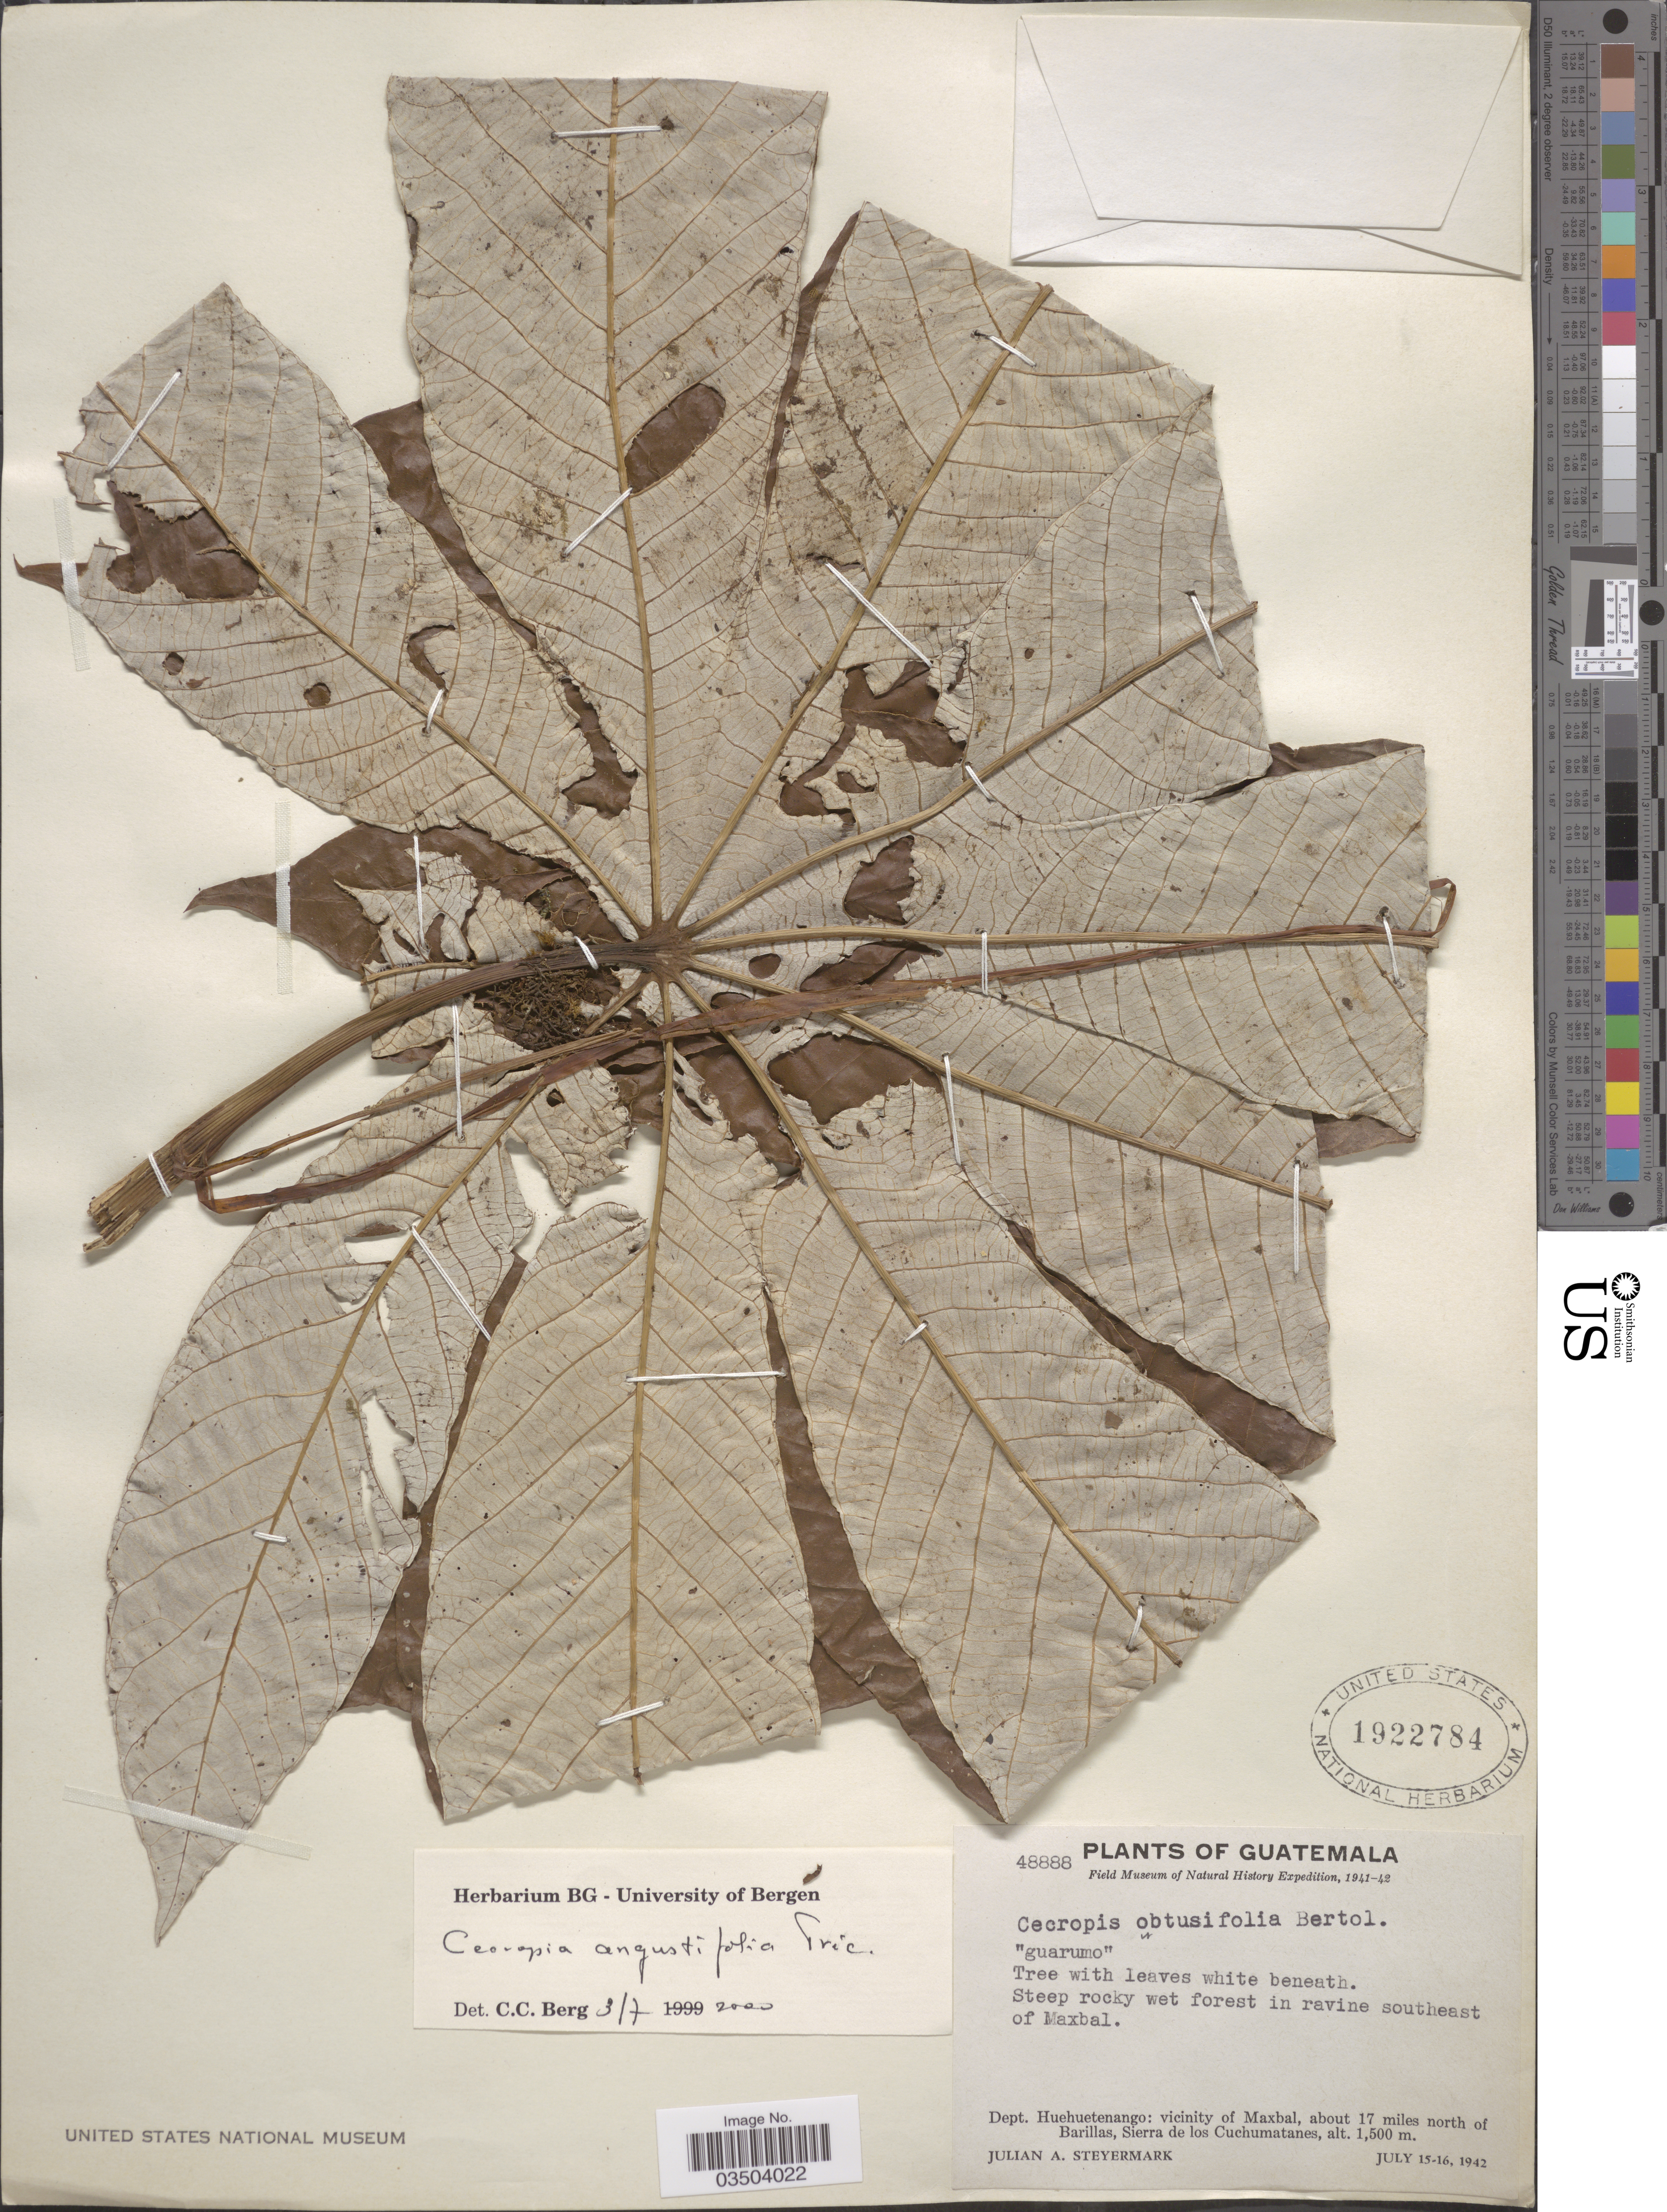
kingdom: Plantae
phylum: Tracheophyta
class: Magnoliopsida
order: Rosales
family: Urticaceae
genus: Cecropia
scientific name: Cecropia angustifolia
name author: Trécul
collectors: J. Steyermark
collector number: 48888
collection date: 1942-07-15/1942-07-16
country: Guatemala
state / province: Huehuetenango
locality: Steep rocky wet forest in ravine southeast of Maxbal. Dept. Huehuetenango: vicinity of Maxbal, about 17 miles north of Barillas, Sierra de los Cuchumatanes.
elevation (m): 1500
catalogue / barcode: US 1922784